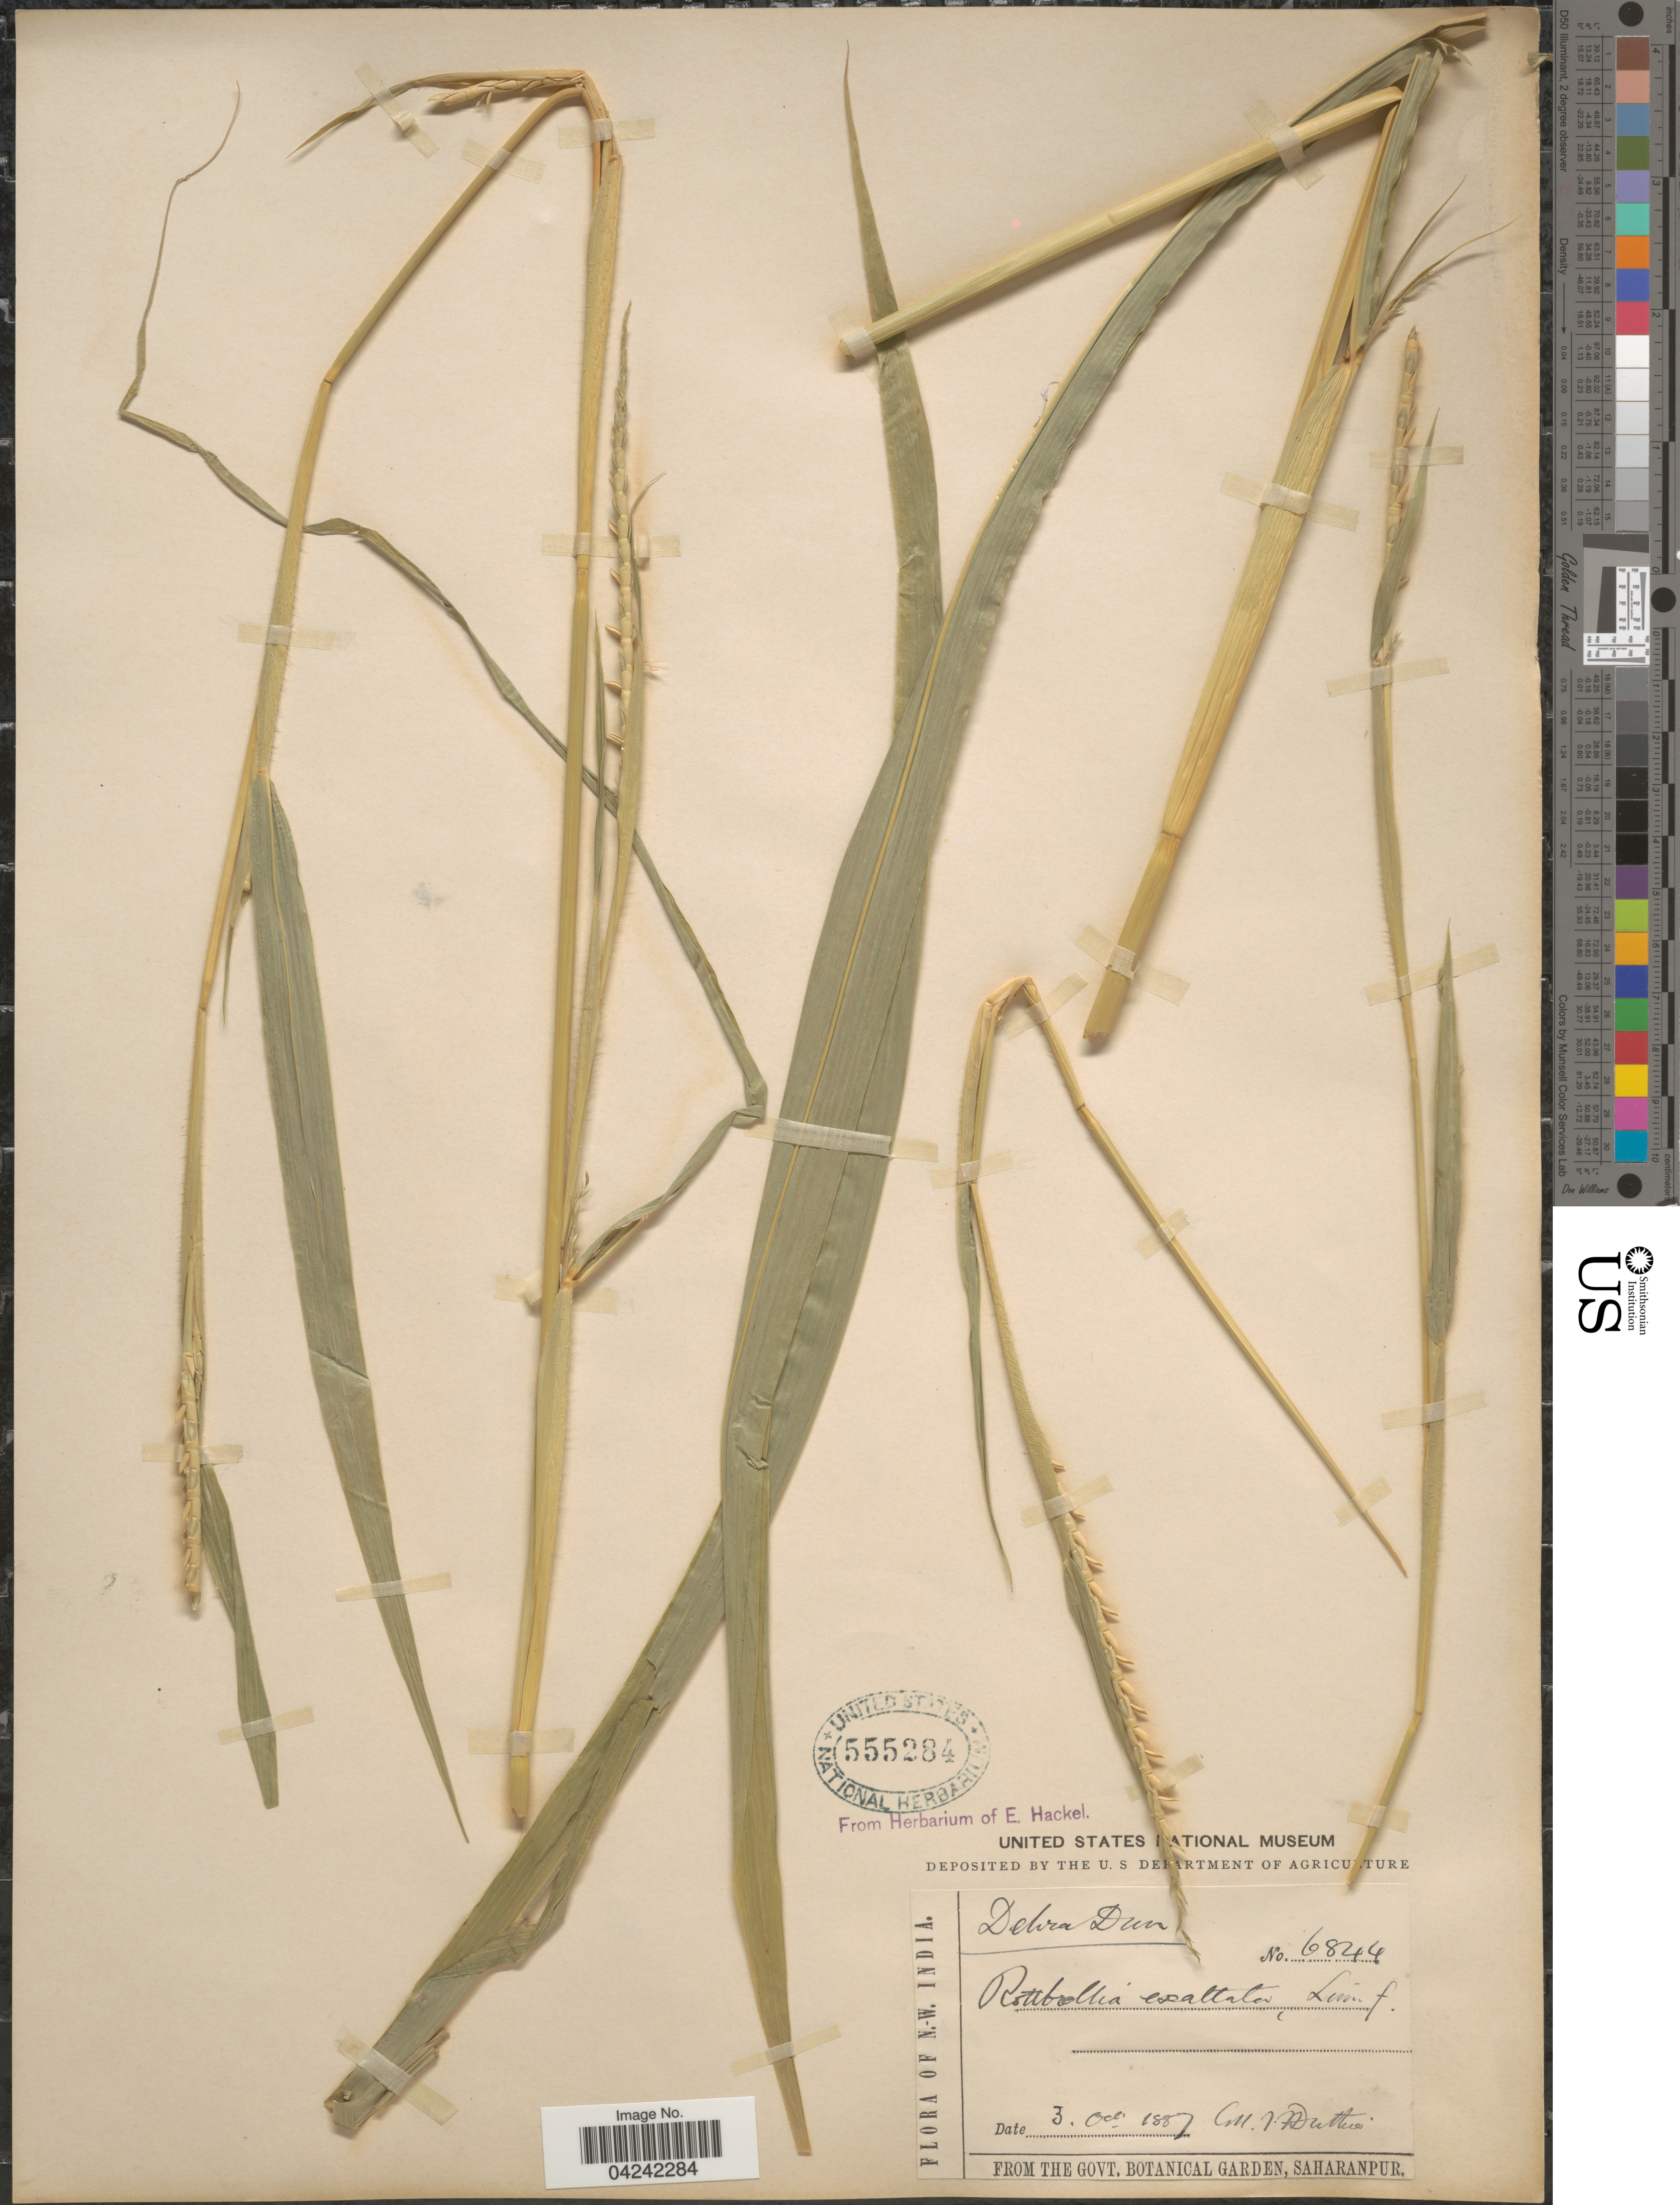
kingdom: Plantae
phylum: Tracheophyta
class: Liliopsida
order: Poales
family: Poaceae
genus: Rottboellia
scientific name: Rottboellia cochinchinensis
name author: (Lour.) Clayton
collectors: J. F. Duthie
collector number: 6844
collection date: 1887-10-03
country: India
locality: N.-W. India. Dehra Dun.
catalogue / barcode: US 555284